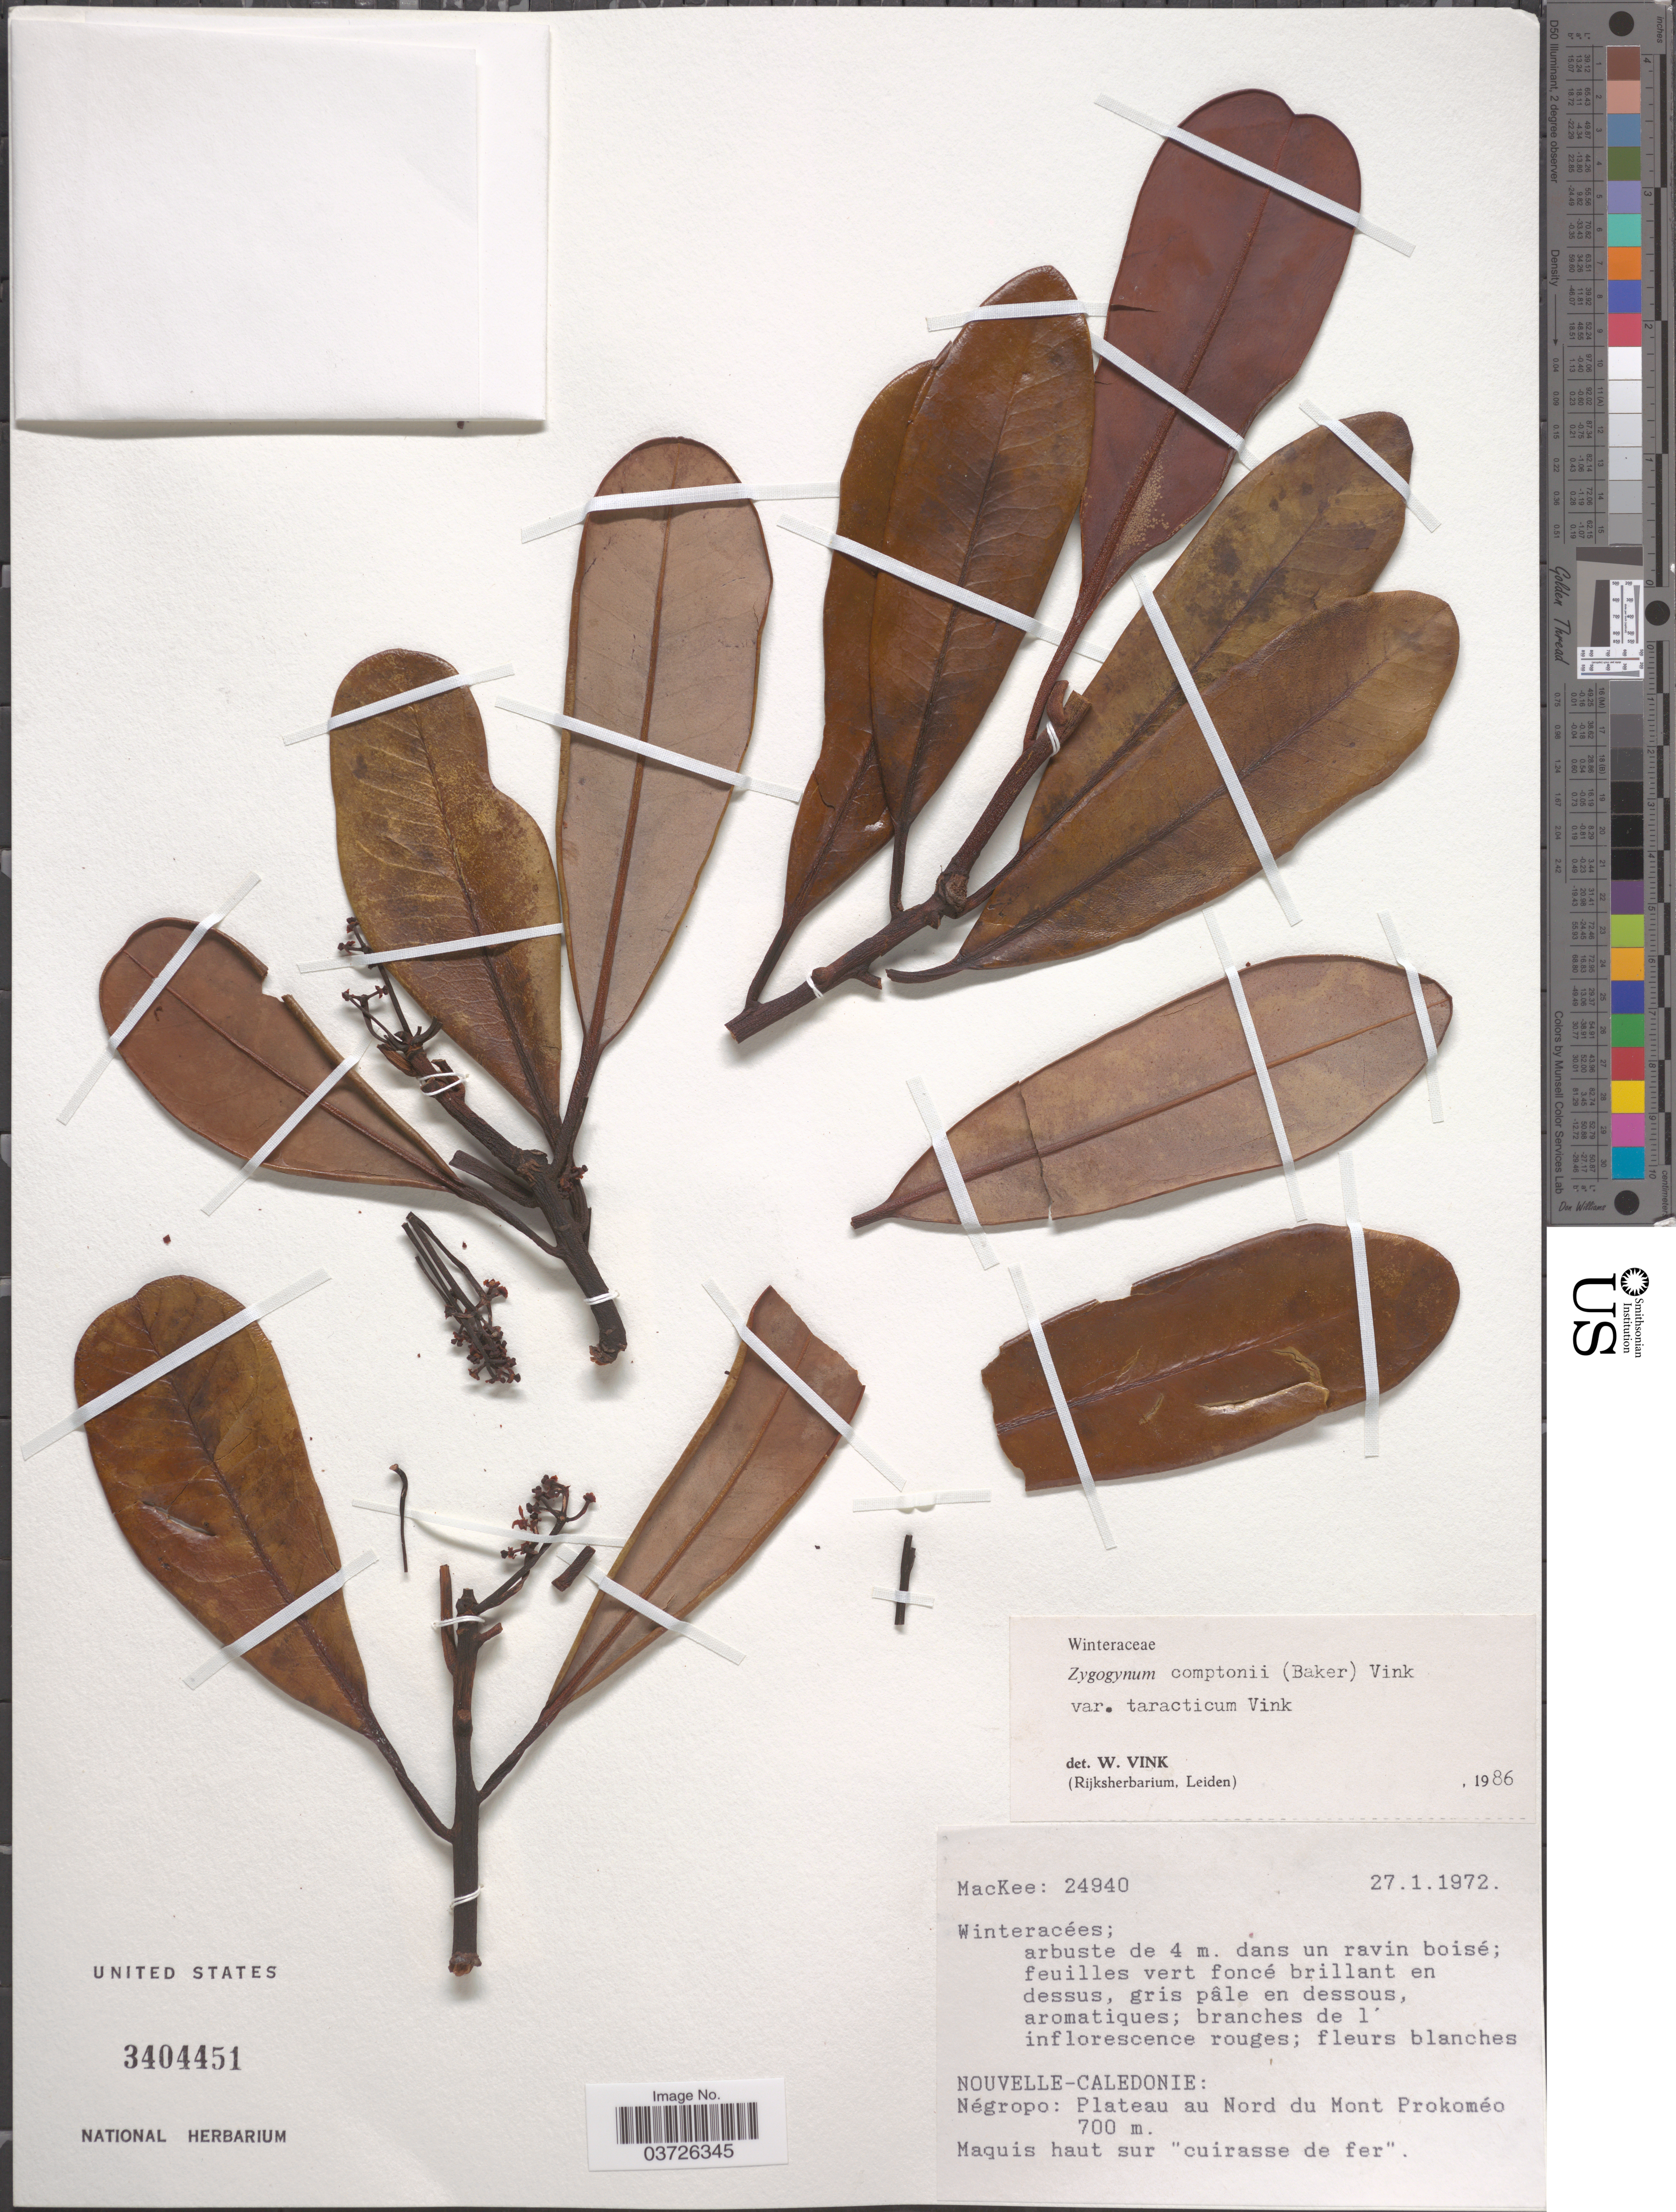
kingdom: Plantae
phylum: Tracheophyta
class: Magnoliopsida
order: Canellales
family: Winteraceae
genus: Zygogynum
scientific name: Zygogynum comptonii var. taracticum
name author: Vink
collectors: MacKee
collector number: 24940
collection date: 1972-01-27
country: New Caledonia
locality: Négropo: Plateau au Nord du Mont Prokoméo.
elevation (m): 700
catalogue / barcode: US 3404451